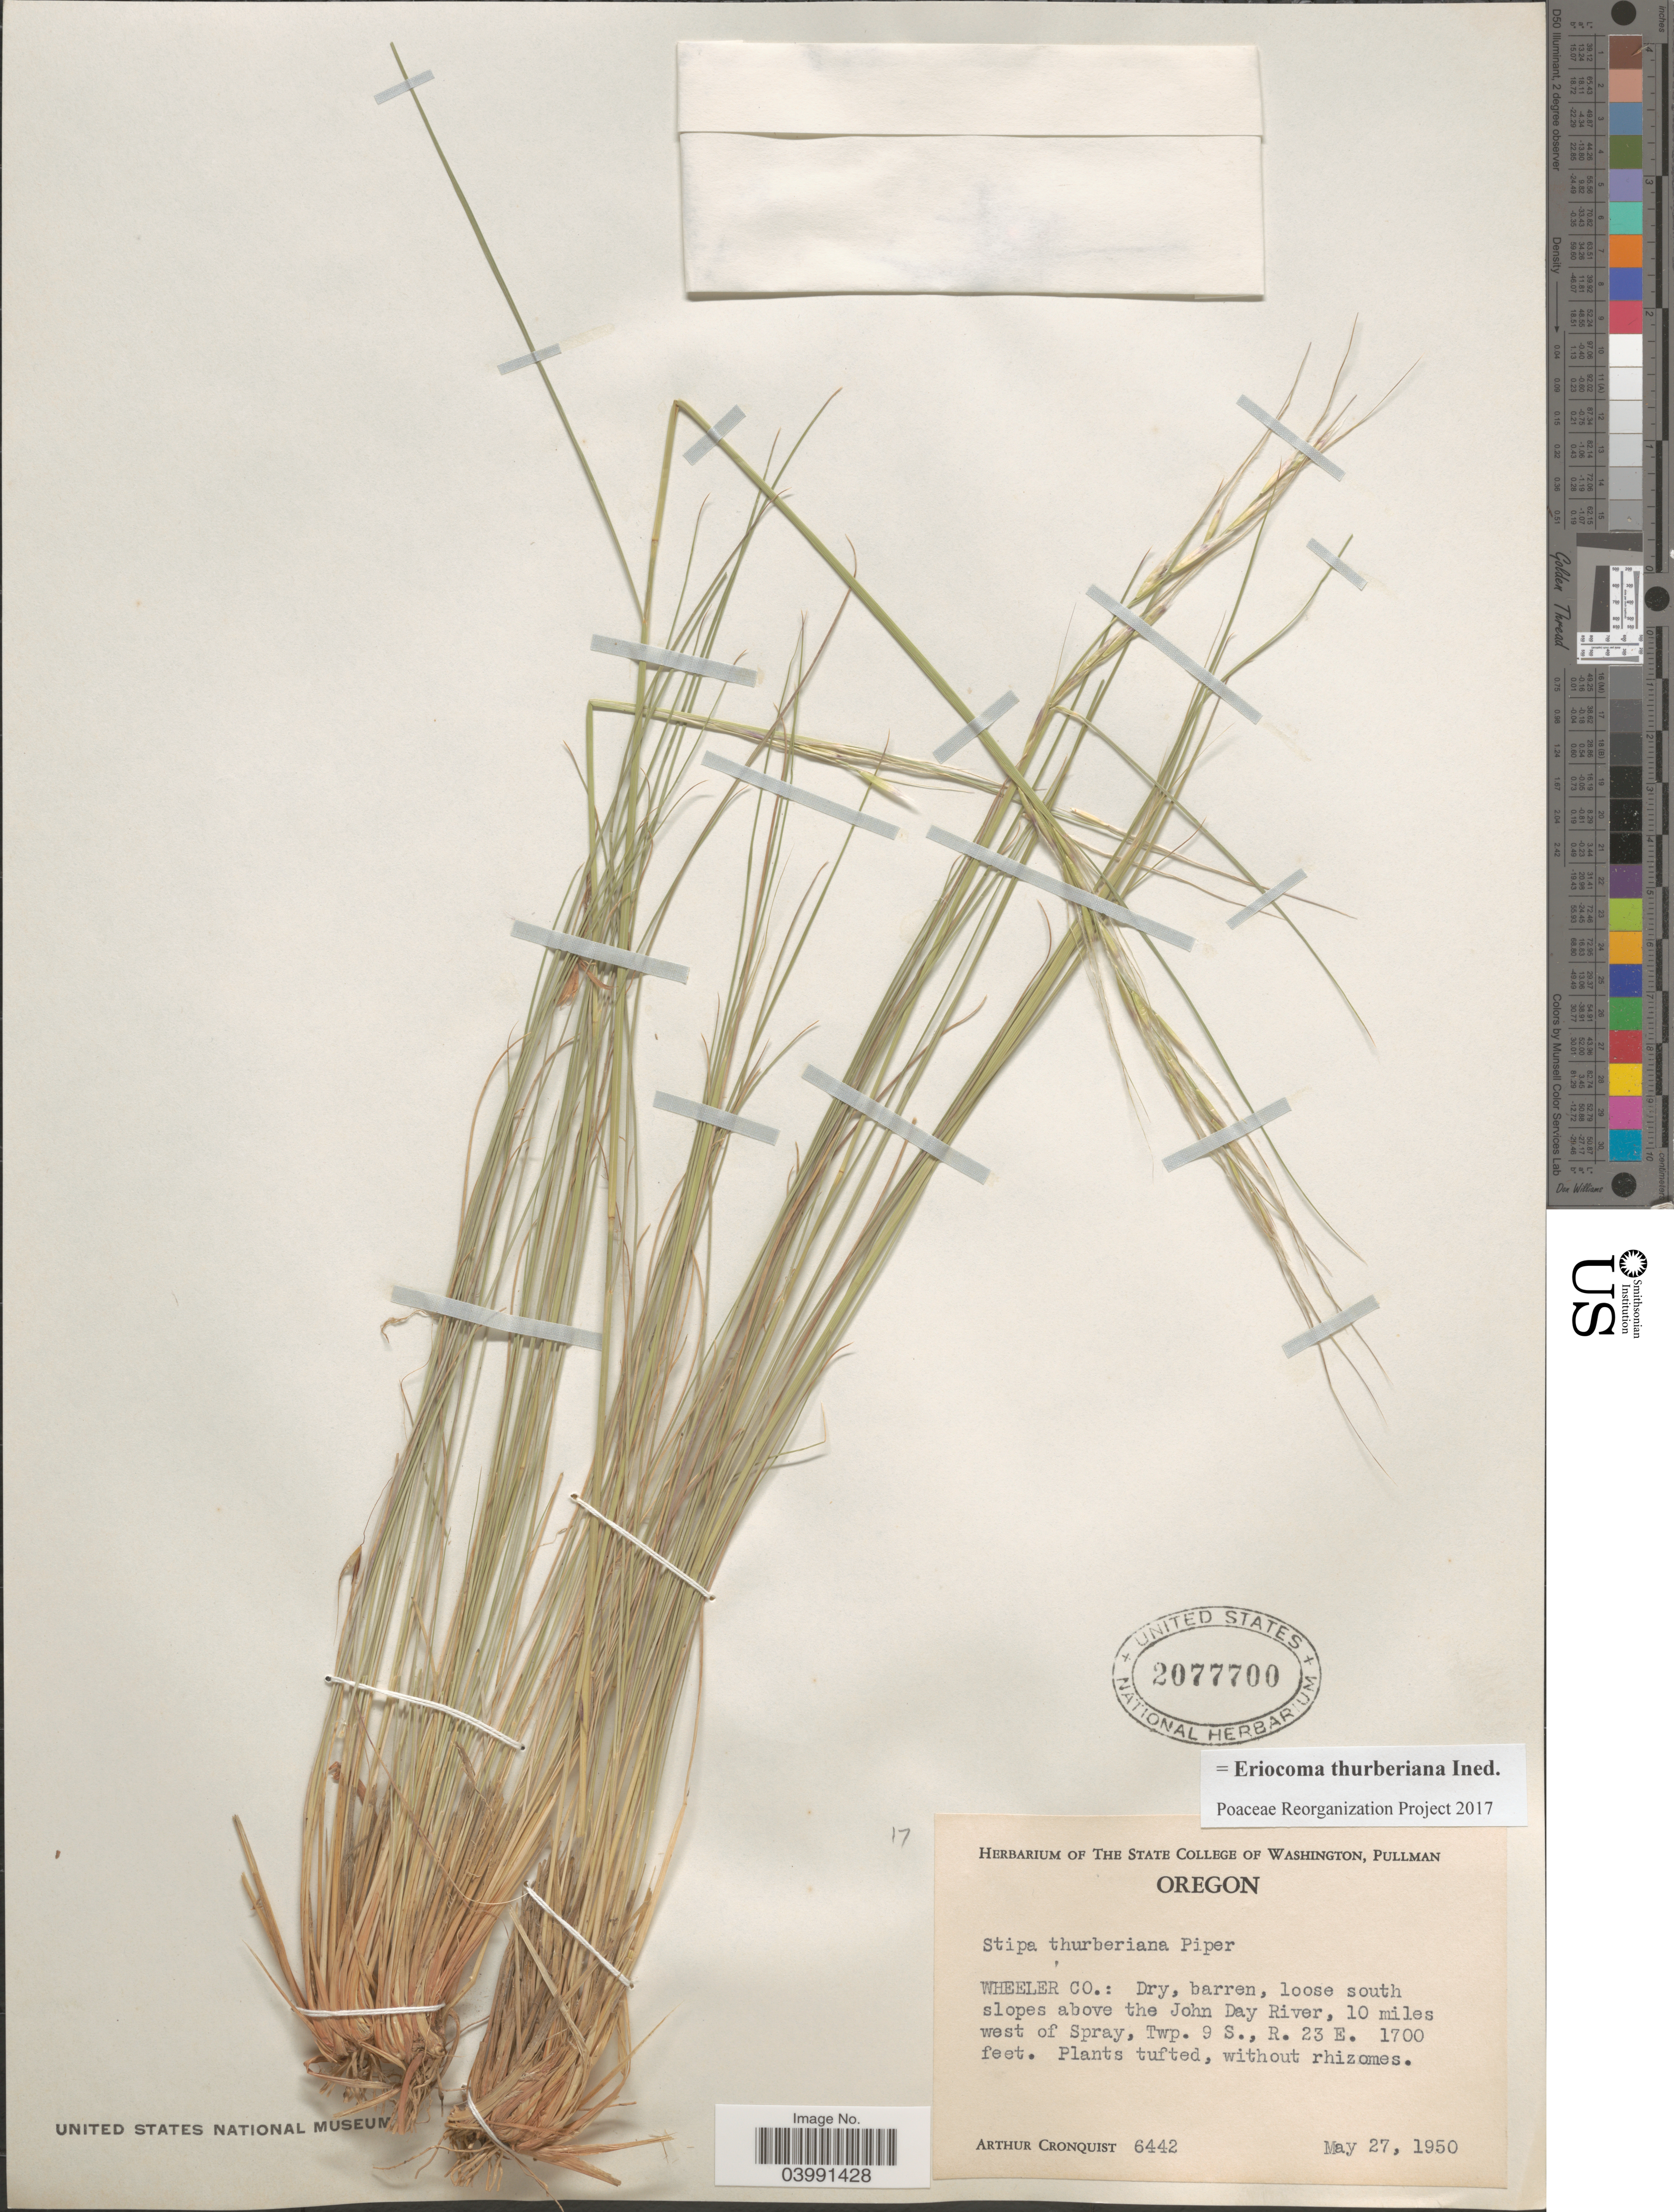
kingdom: Plantae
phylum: Tracheophyta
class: Liliopsida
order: Poales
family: Poaceae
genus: Eriocoma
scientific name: Eriocoma thurberiana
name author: (Piper) Romasch.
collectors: A. J. Cronquist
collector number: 6442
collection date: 1950-05-27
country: United States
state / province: Oregon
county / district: Wheeler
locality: Wheeler Co.: south slopes above the John Day River, 10 miles west of Spray, Twp. 9 S., R. 23 E.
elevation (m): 518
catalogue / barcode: US 2077700